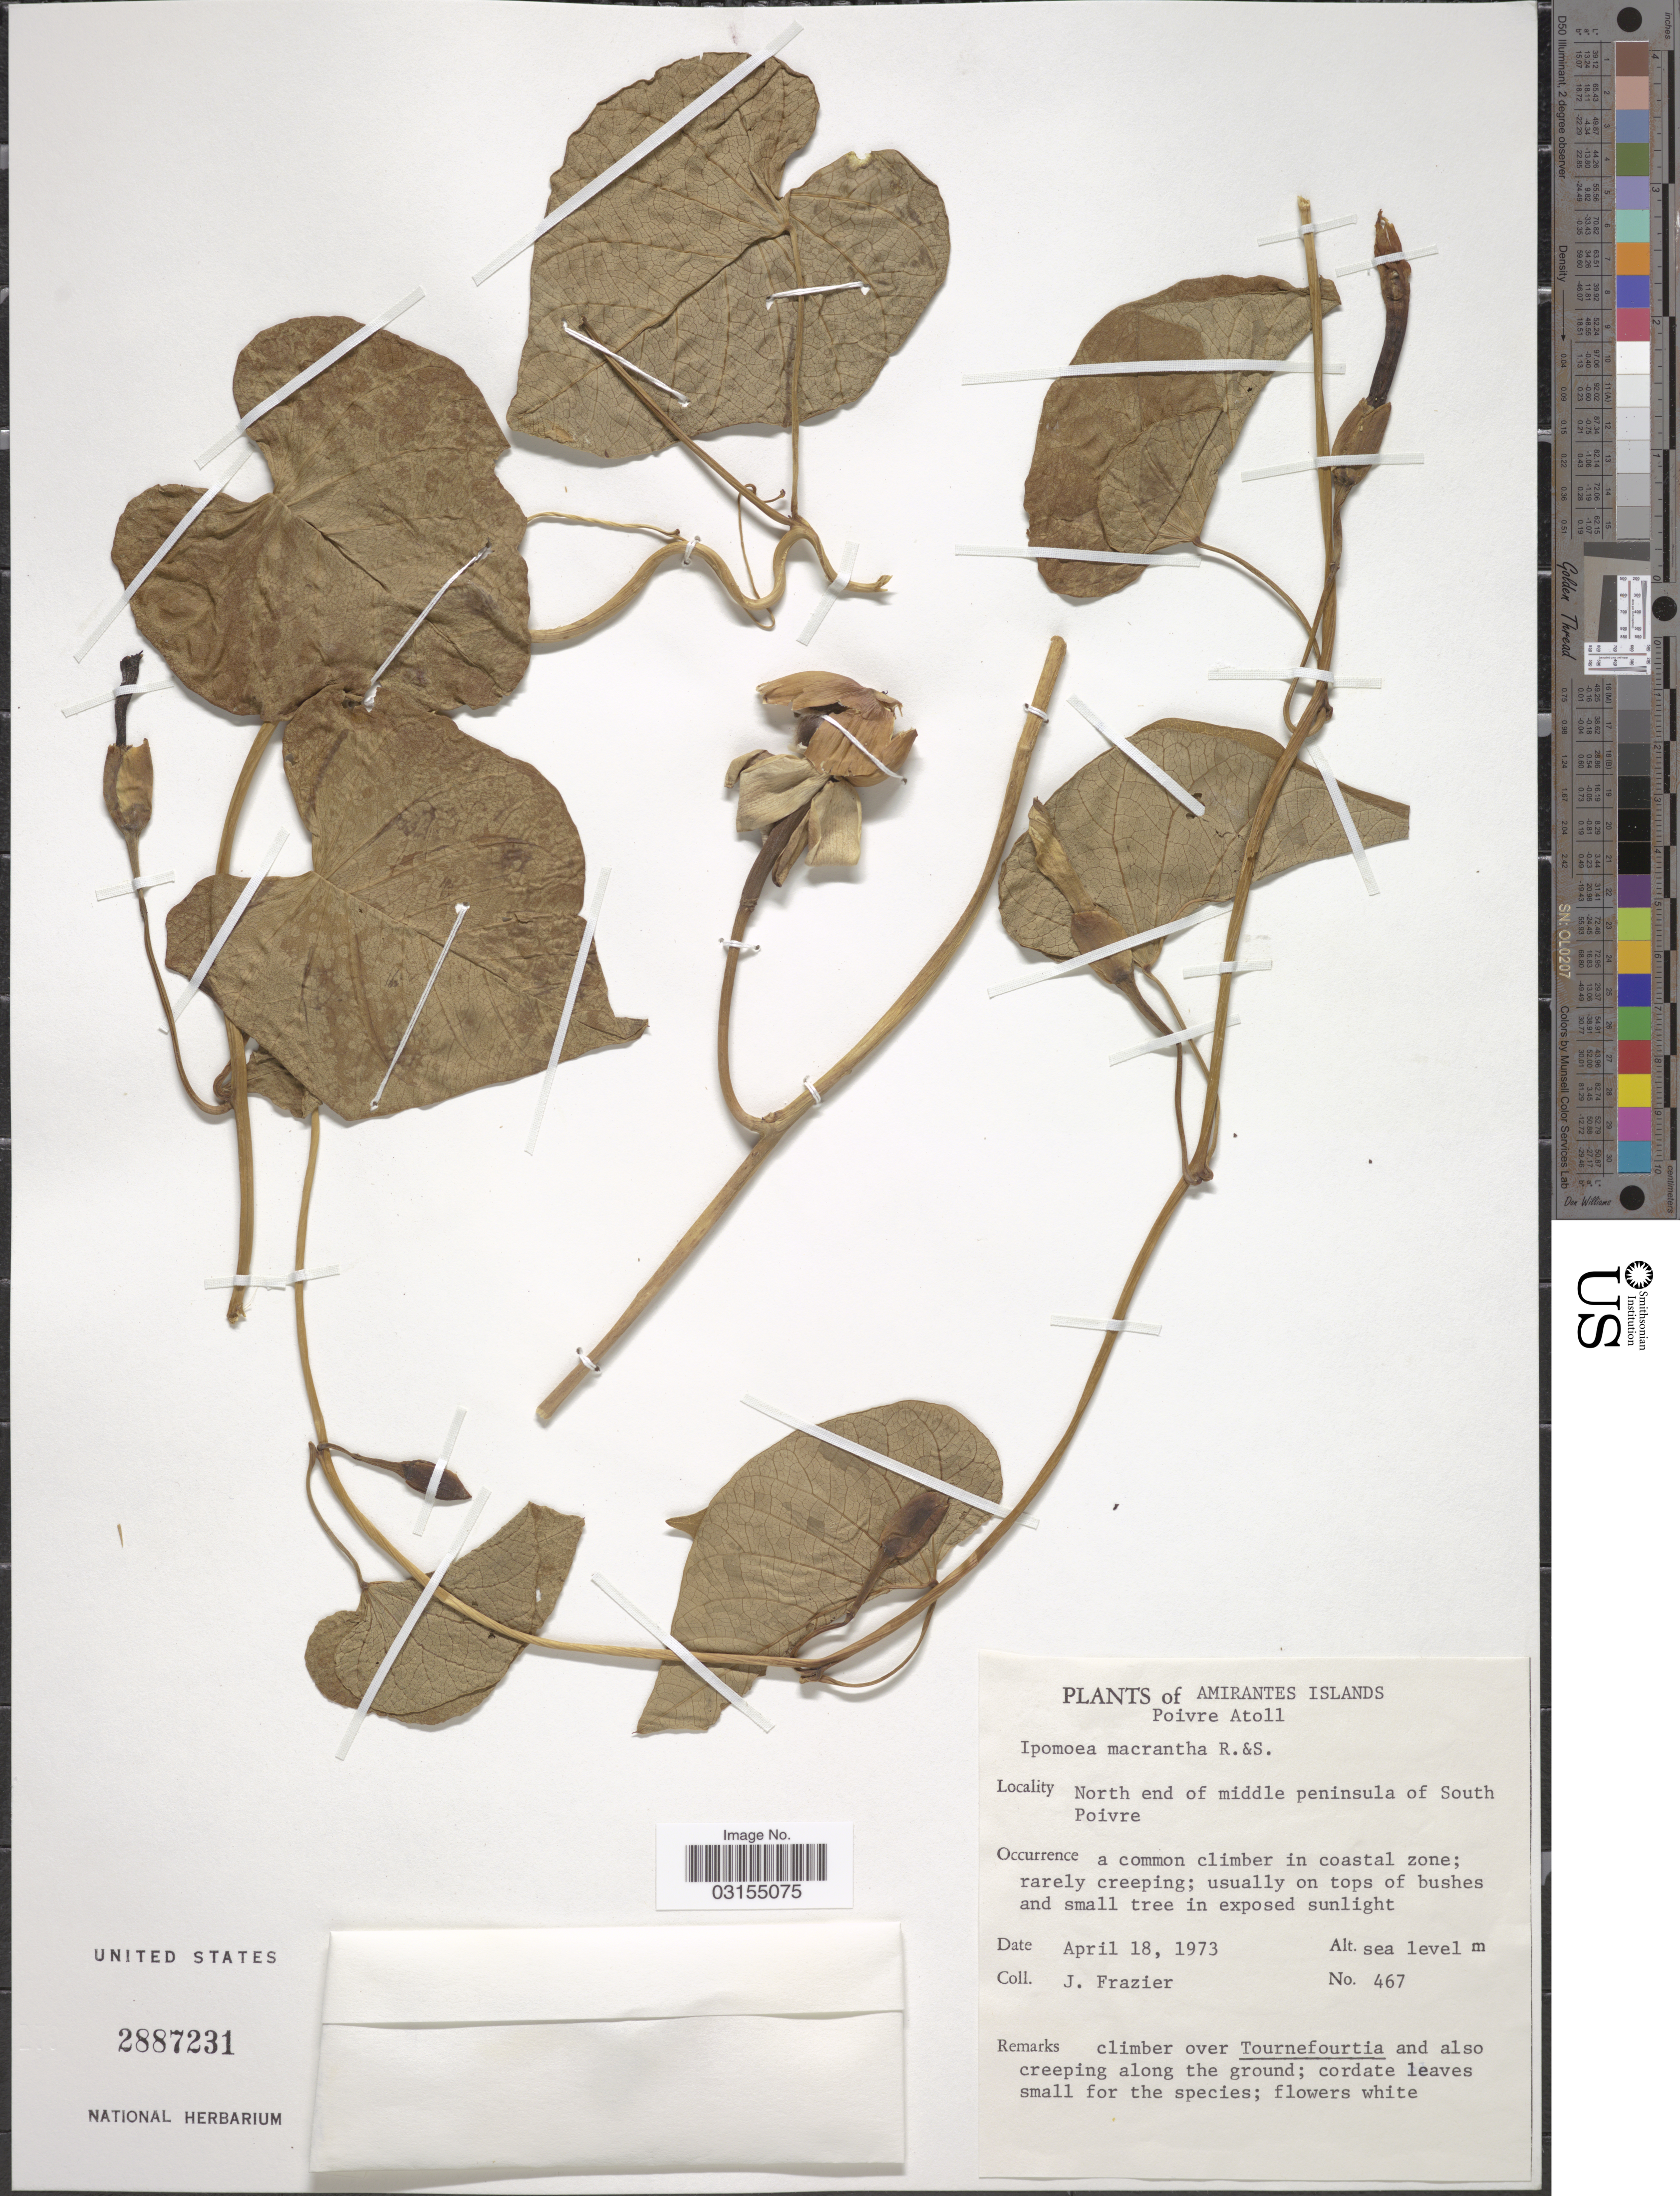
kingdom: Plantae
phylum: Tracheophyta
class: Magnoliopsida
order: Solanales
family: Convolvulaceae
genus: Ipomoea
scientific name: Ipomoea macrantha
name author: Roem. & Schult.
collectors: J. Frazier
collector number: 467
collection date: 1973-04-18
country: Seychelles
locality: Amirantes Atoll, Poivre Atoll. North end of middel peninsula of South Poivre.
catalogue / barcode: US 2887231